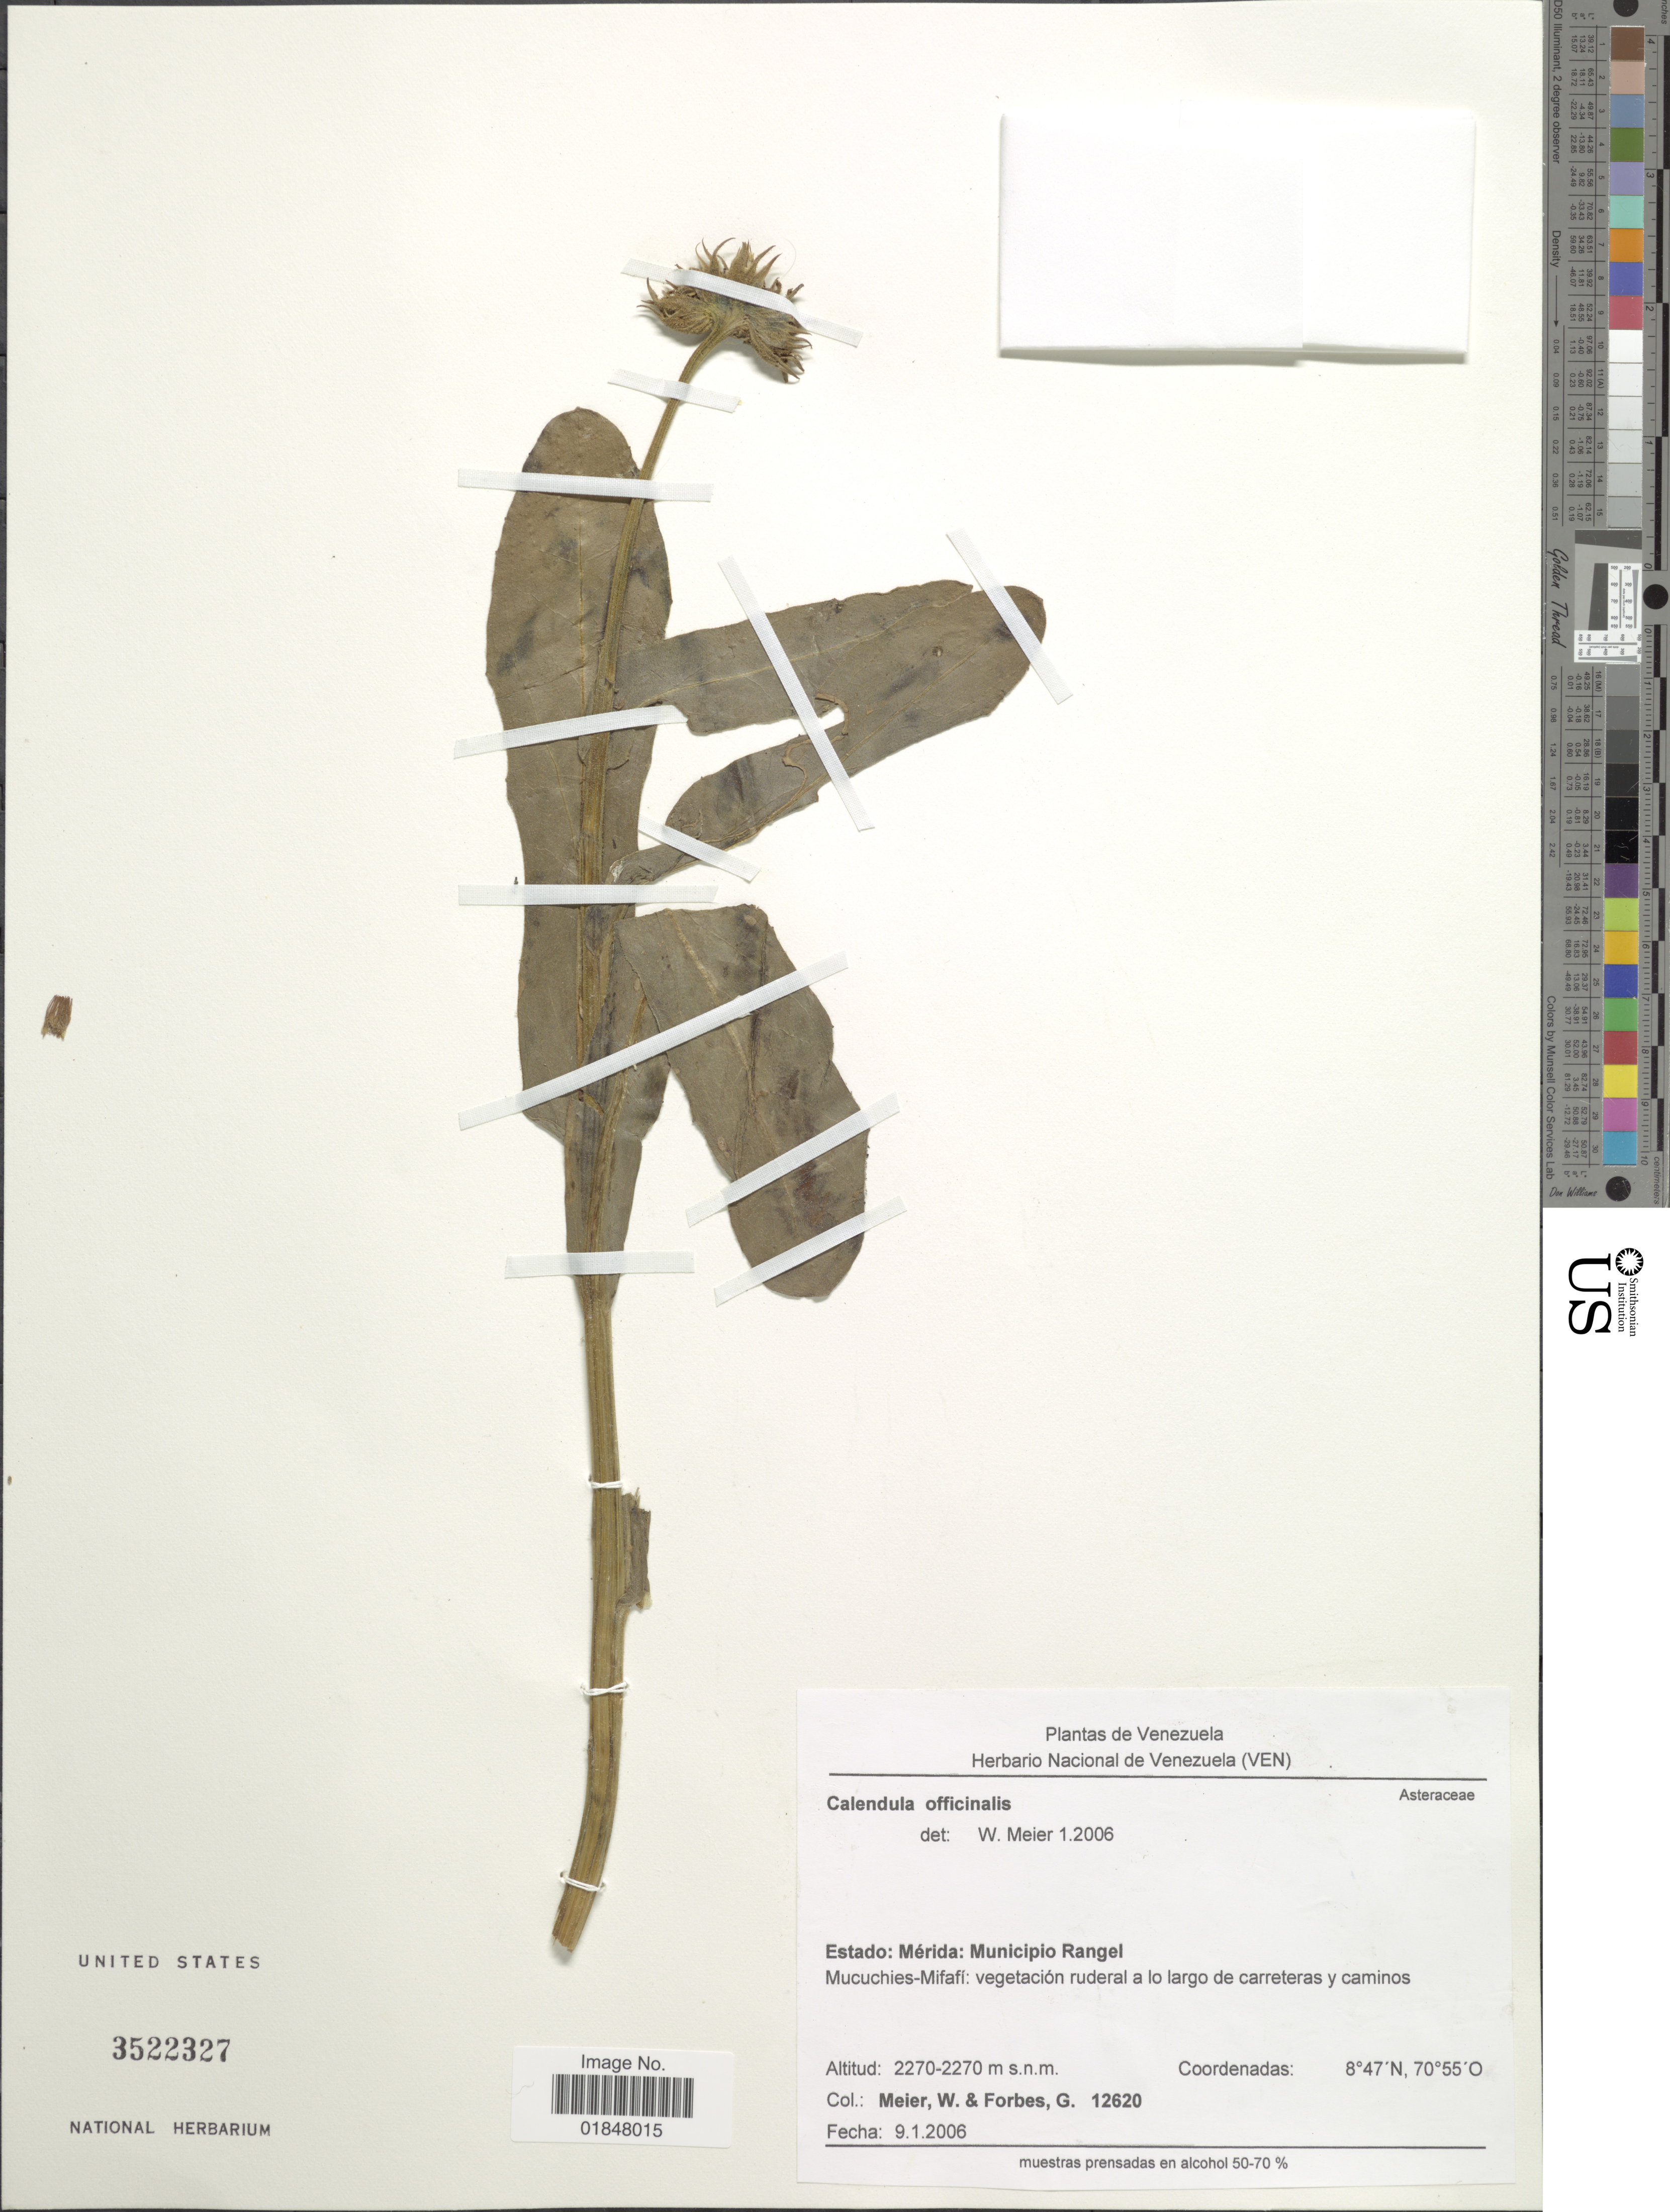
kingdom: Plantae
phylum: Tracheophyta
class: Magnoliopsida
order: Asterales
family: Asteraceae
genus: Calendula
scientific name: Calendula officinalis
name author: L.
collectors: W. Meier & G. Forbes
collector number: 12620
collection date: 2006-01-09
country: Venezuela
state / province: Mérida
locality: Municipio Rangel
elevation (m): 2270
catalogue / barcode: US 3522327